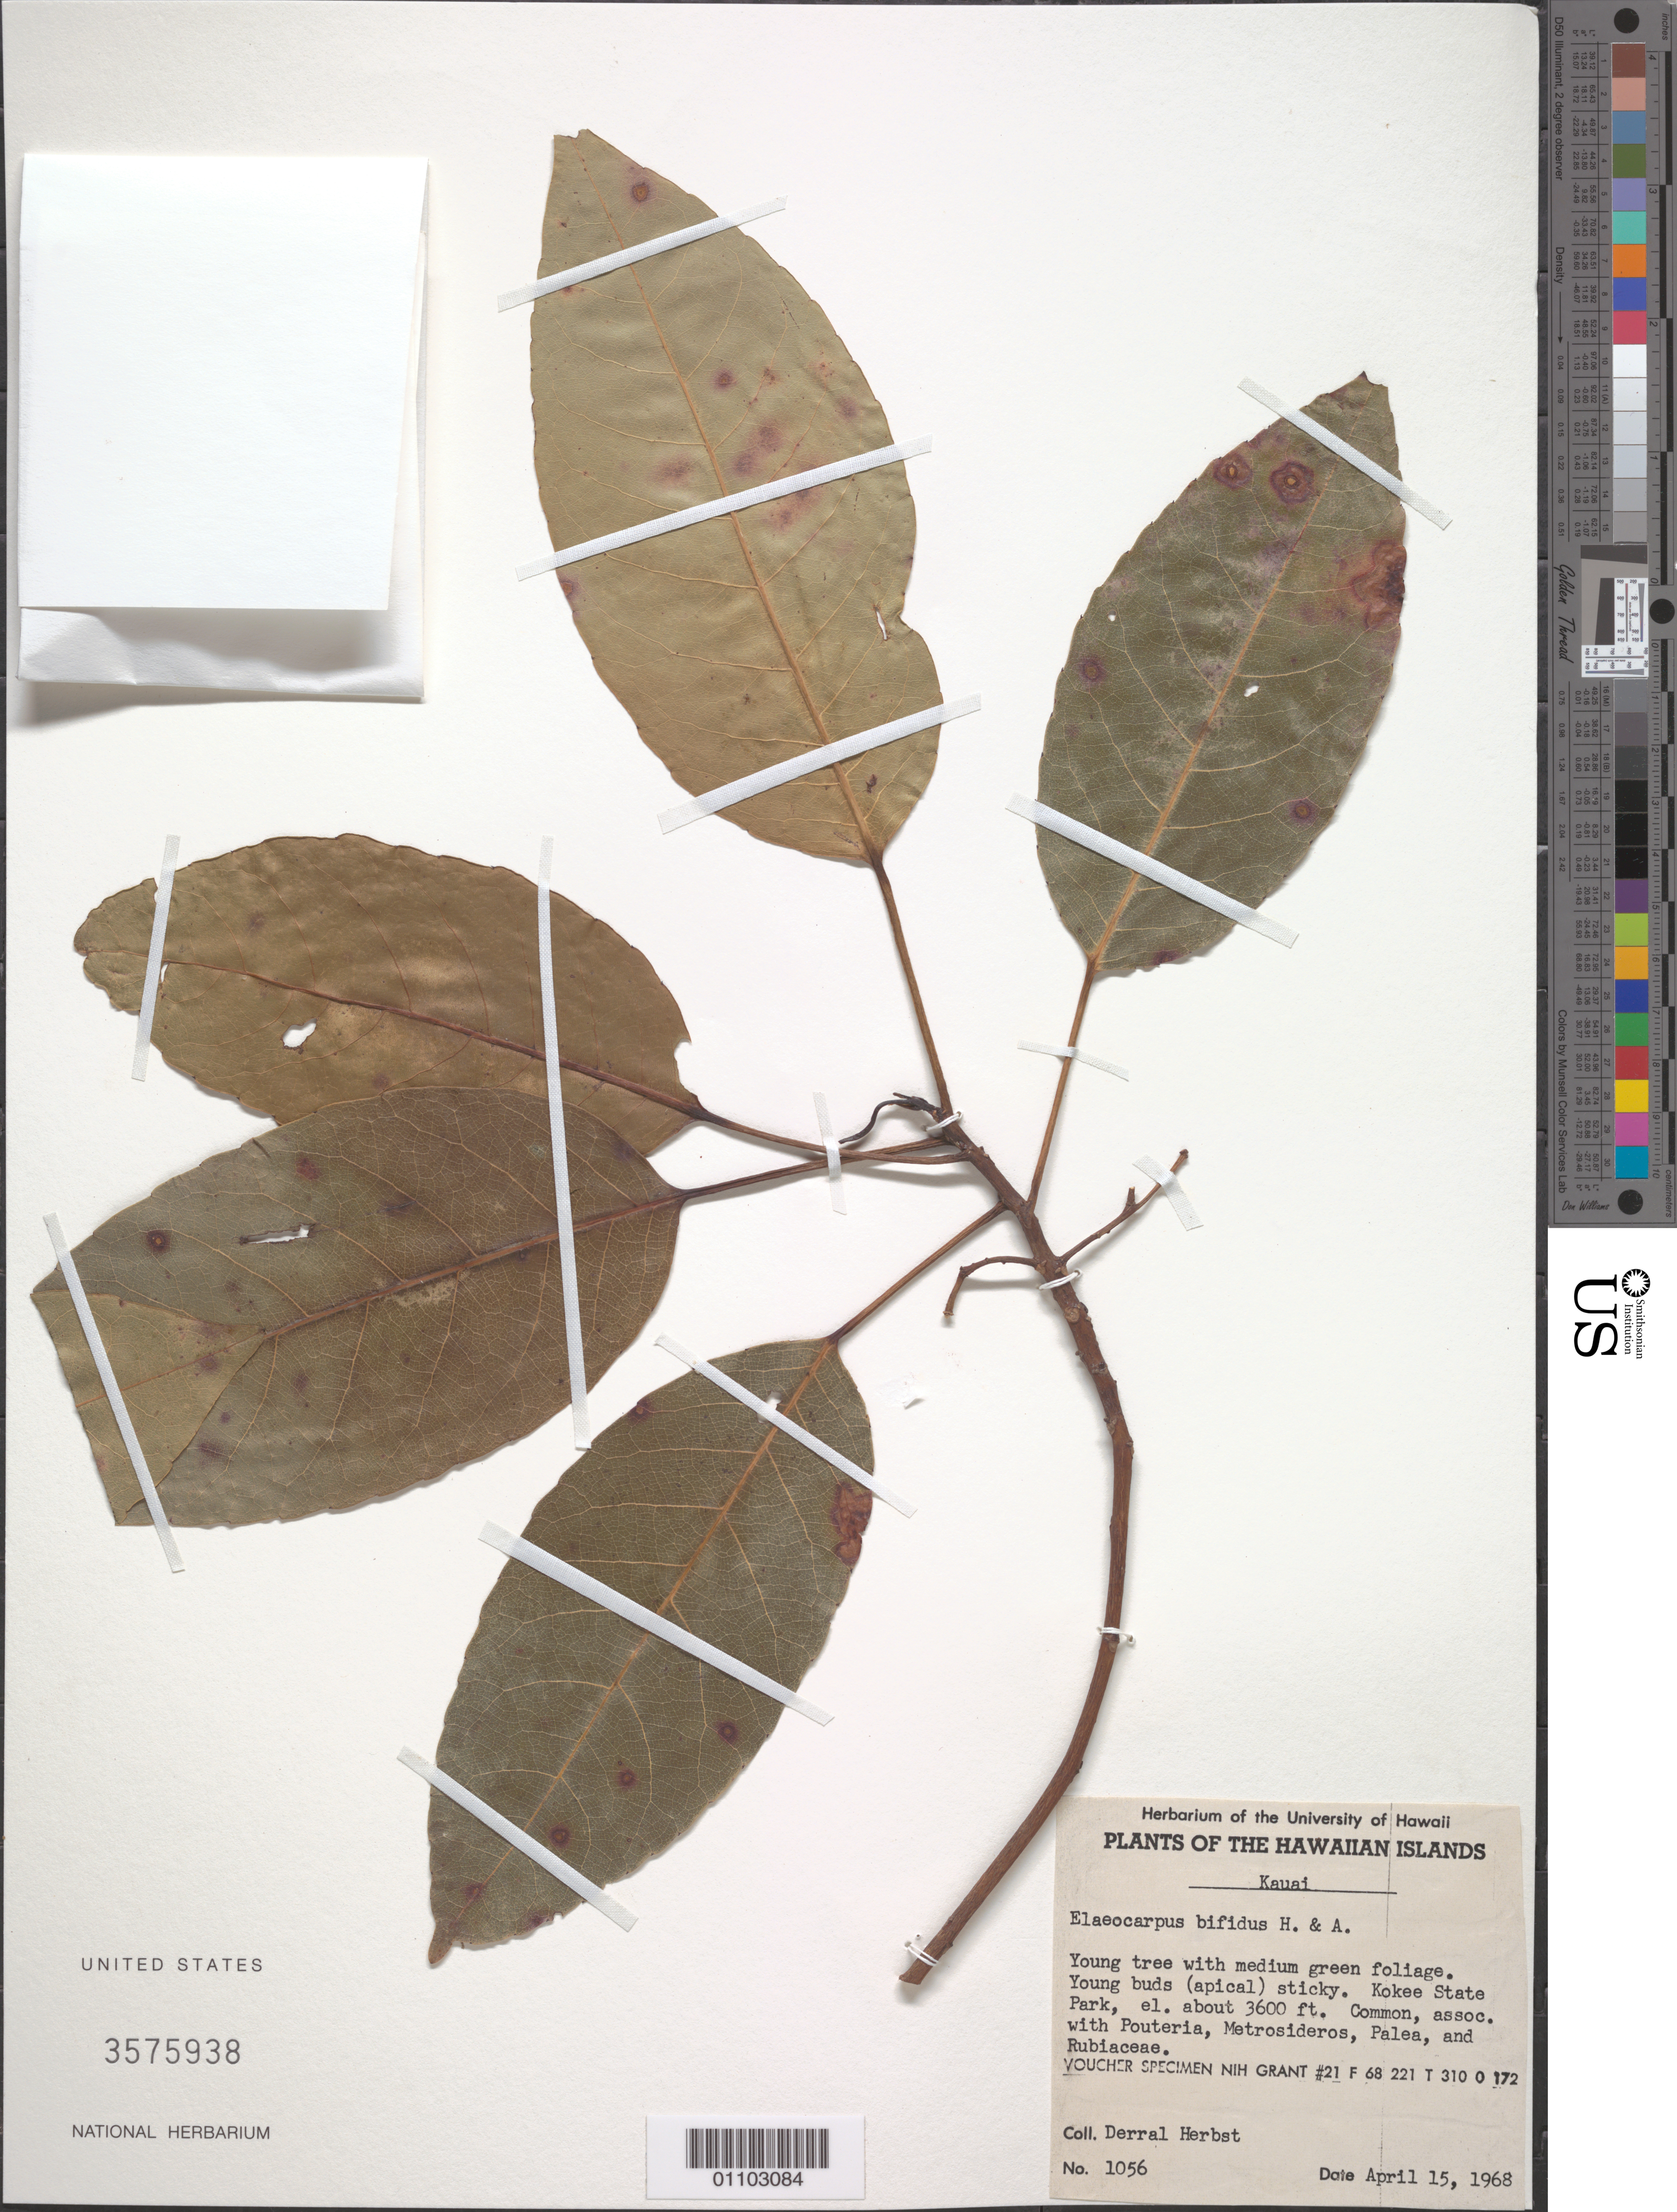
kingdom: Plantae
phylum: Tracheophyta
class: Magnoliopsida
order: Oxalidales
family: Elaeocarpaceae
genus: Elaeocarpus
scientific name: Elaeocarpus bifidus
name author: Hook. & Arn.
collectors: D. R. Herbst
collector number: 1056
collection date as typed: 15 Apr 1968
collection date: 1968-04-15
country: United States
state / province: Hawaii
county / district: Kauai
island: Kaua'i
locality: Kokee State Park.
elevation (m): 1097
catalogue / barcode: US 3575938